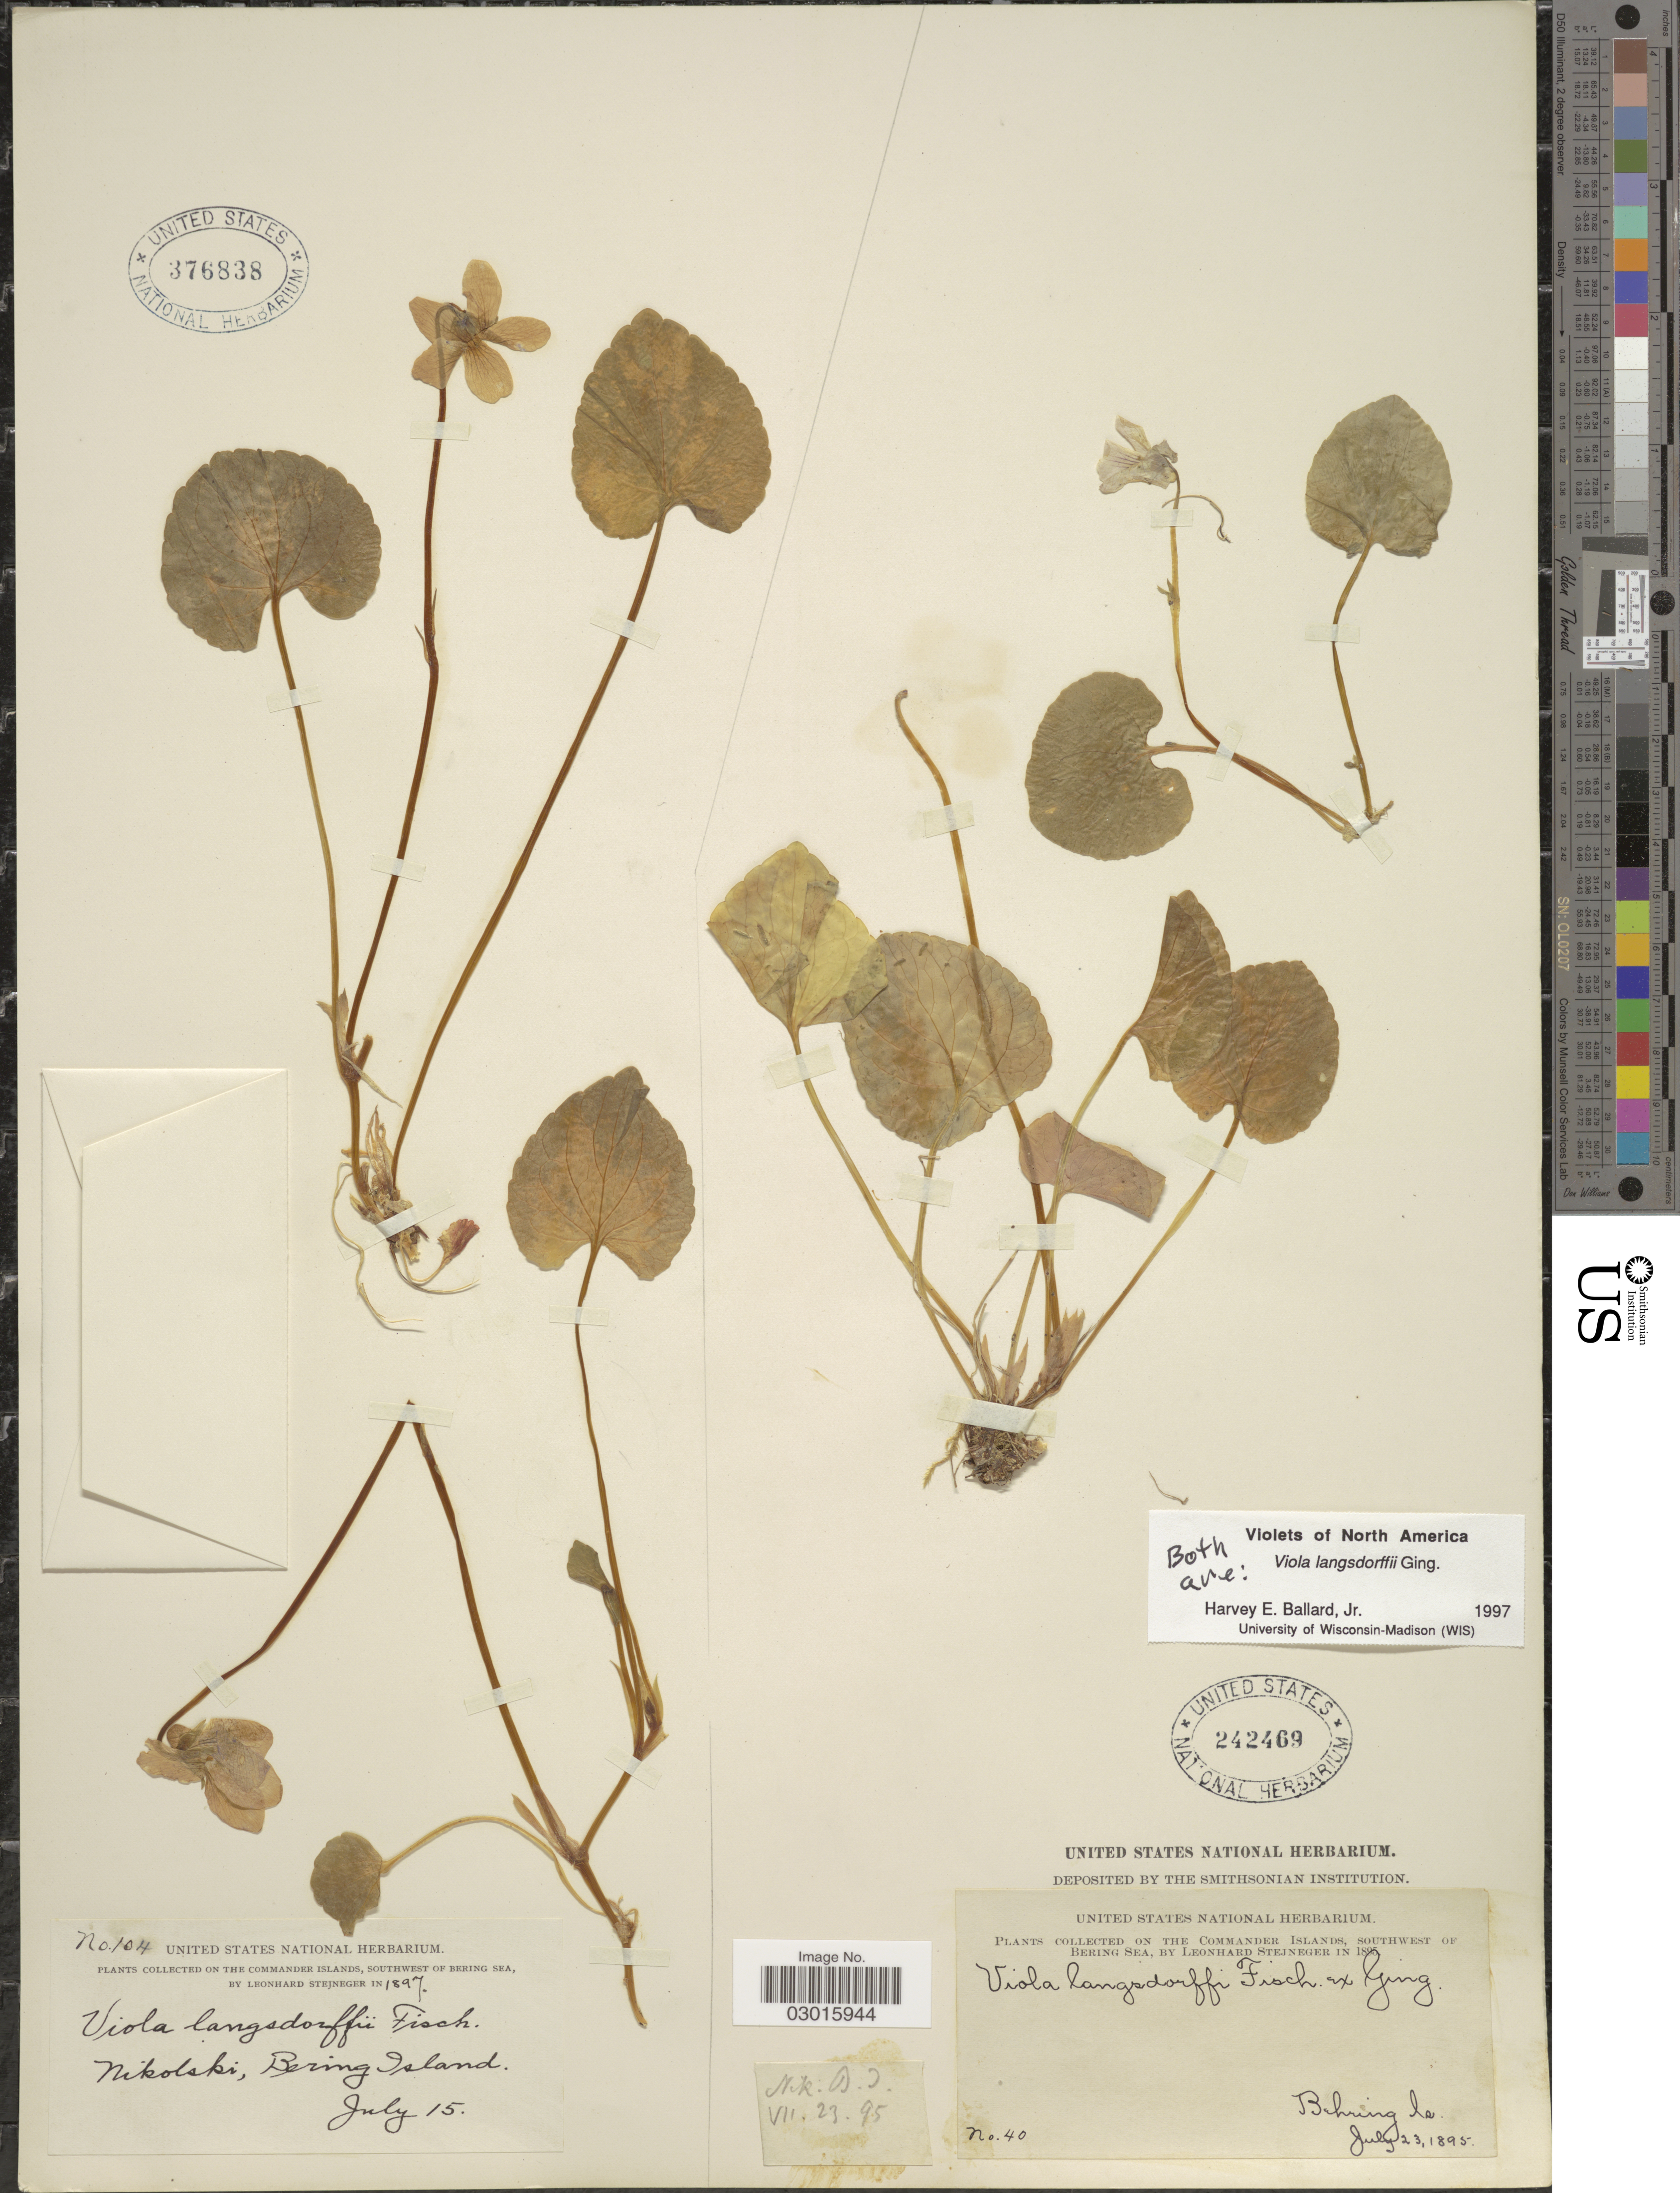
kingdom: Plantae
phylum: Tracheophyta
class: Magnoliopsida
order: Malpighiales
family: Violaceae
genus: Viola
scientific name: Viola langsdorffii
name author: Fisch. ex Ging.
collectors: L. Stejneger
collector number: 104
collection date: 1897-07-15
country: Russian Federation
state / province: Kamchatka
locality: On the Commander Islands, Southwest of Bering Sea, Nikolski, Bering Island.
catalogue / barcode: US 376838